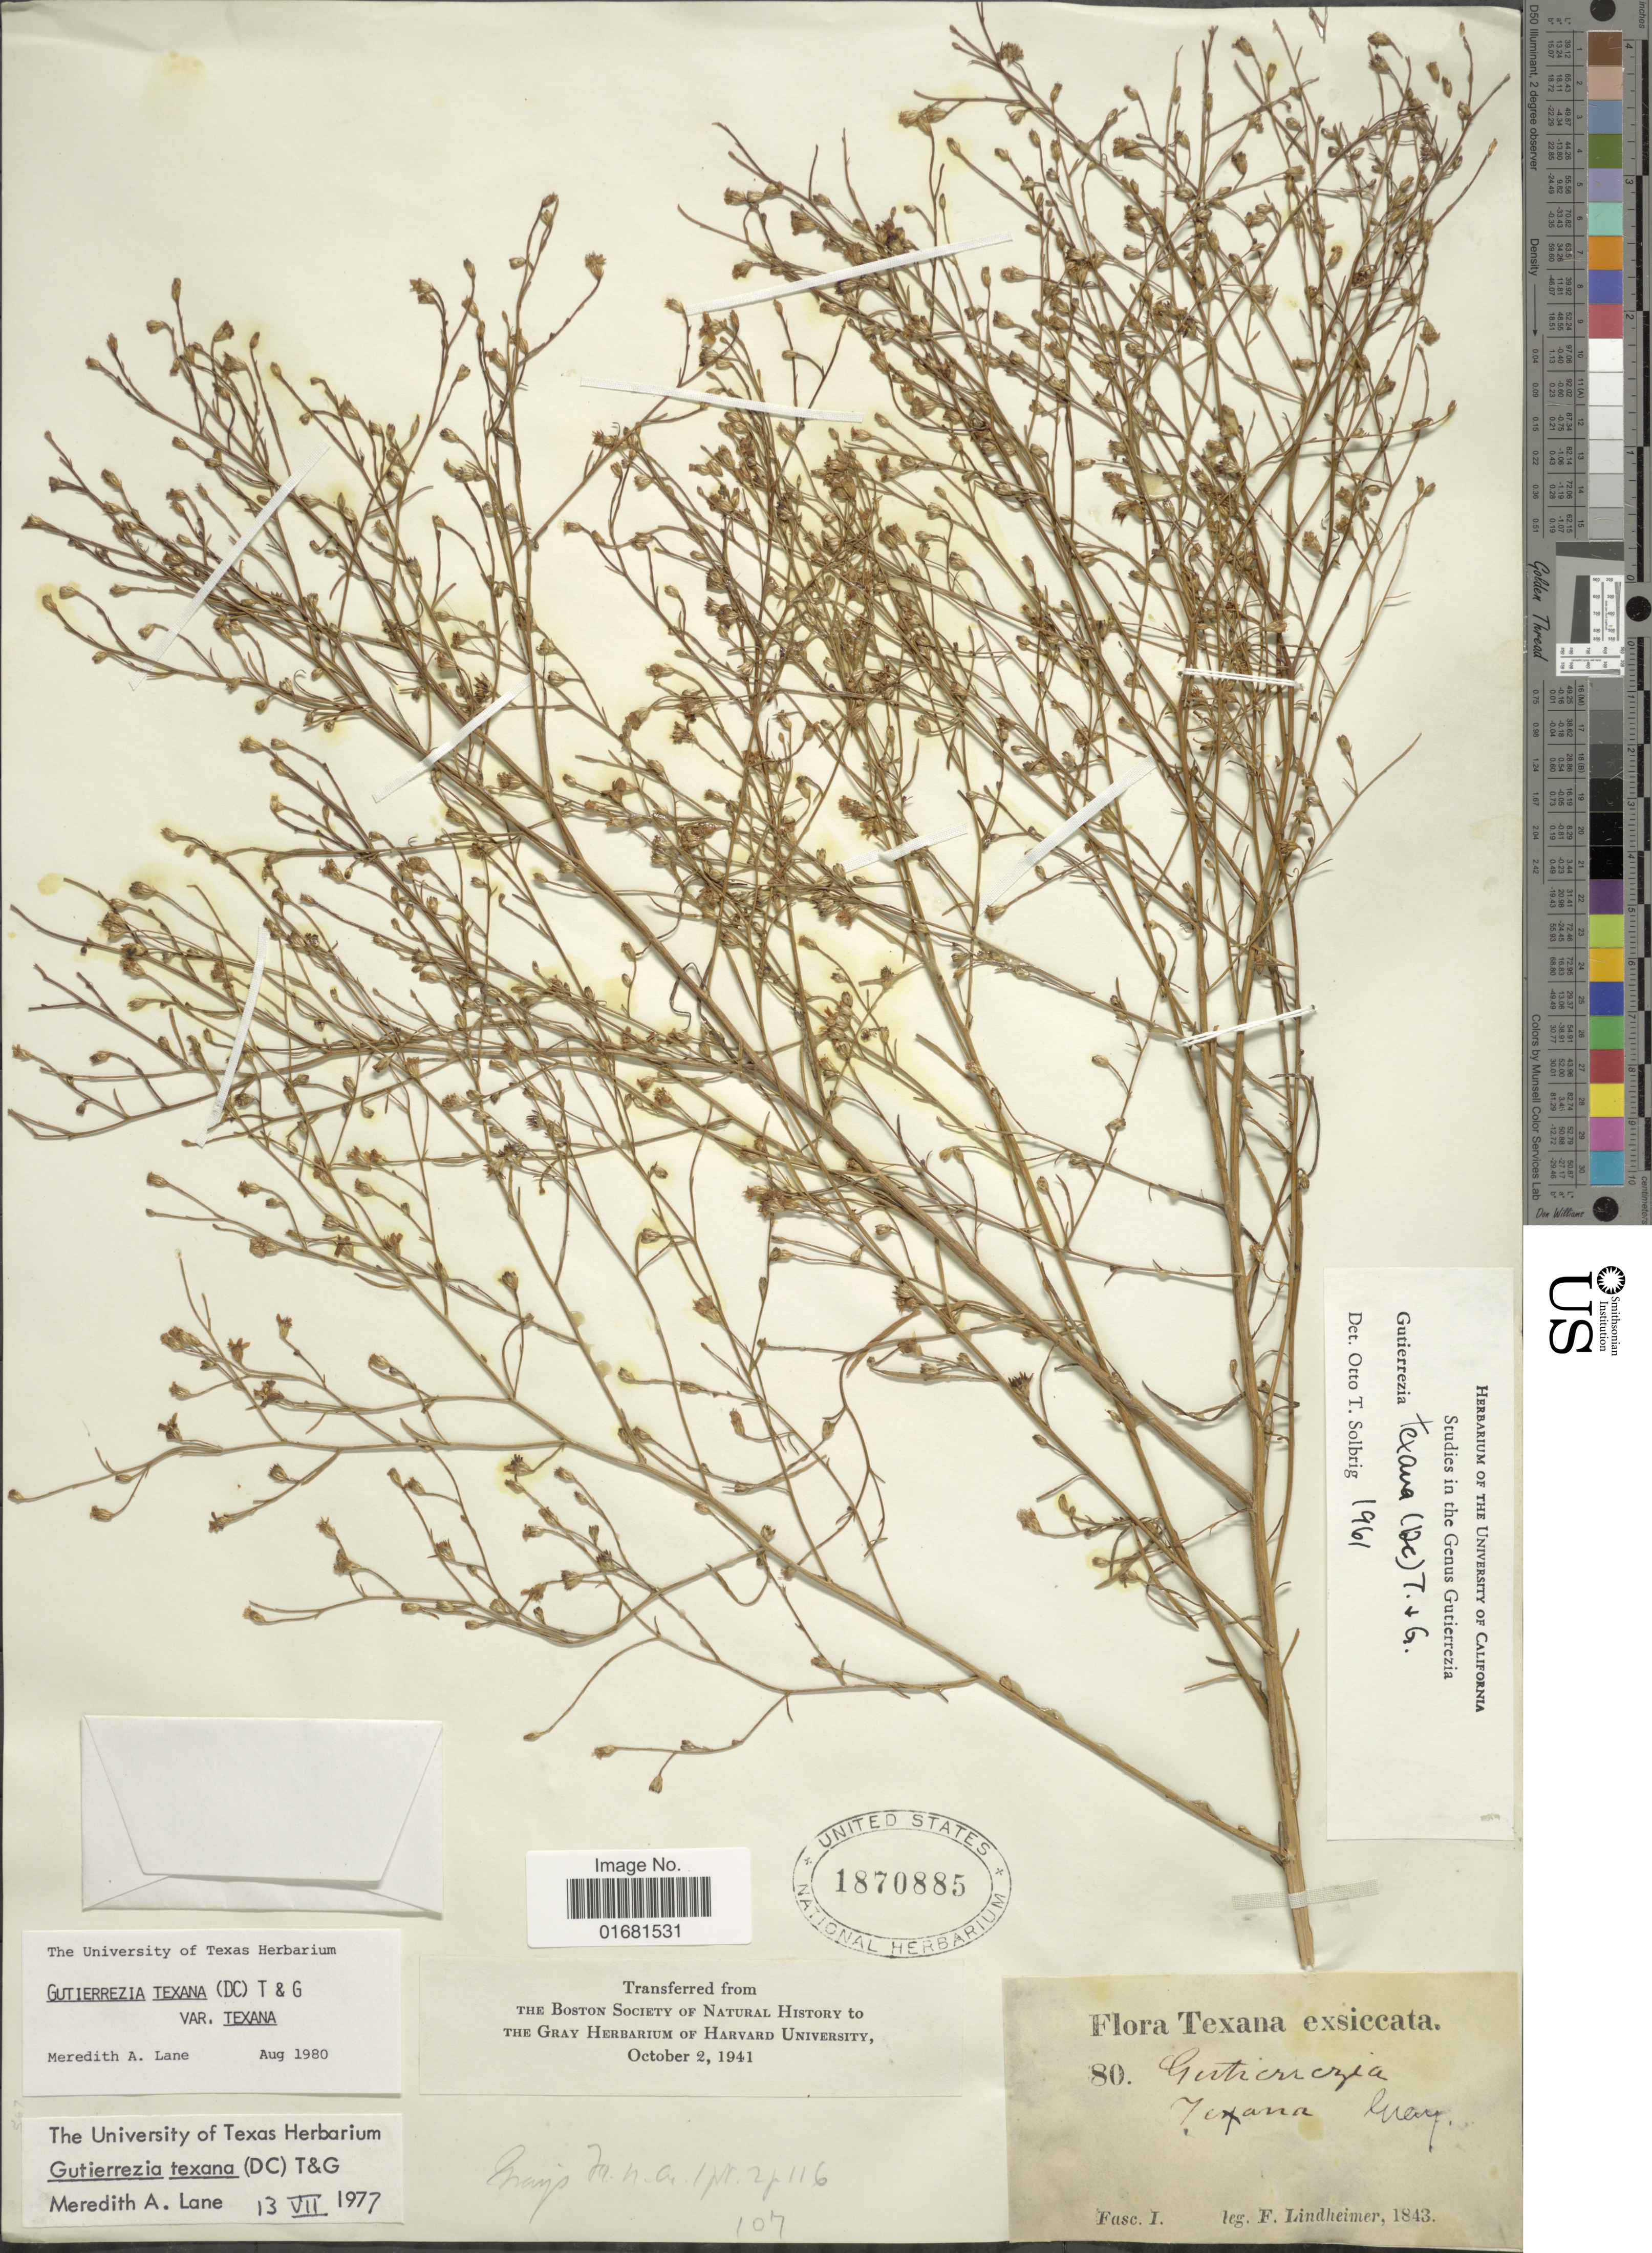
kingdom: Plantae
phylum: Tracheophyta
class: Magnoliopsida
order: Asterales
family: Asteraceae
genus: Gutierrezia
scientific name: Gutierrezia texana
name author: (DC.) Torr. & A. Gray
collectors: F. Lindheimer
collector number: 80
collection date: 1843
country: United States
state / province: Texas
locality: Texana.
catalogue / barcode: US 1870885